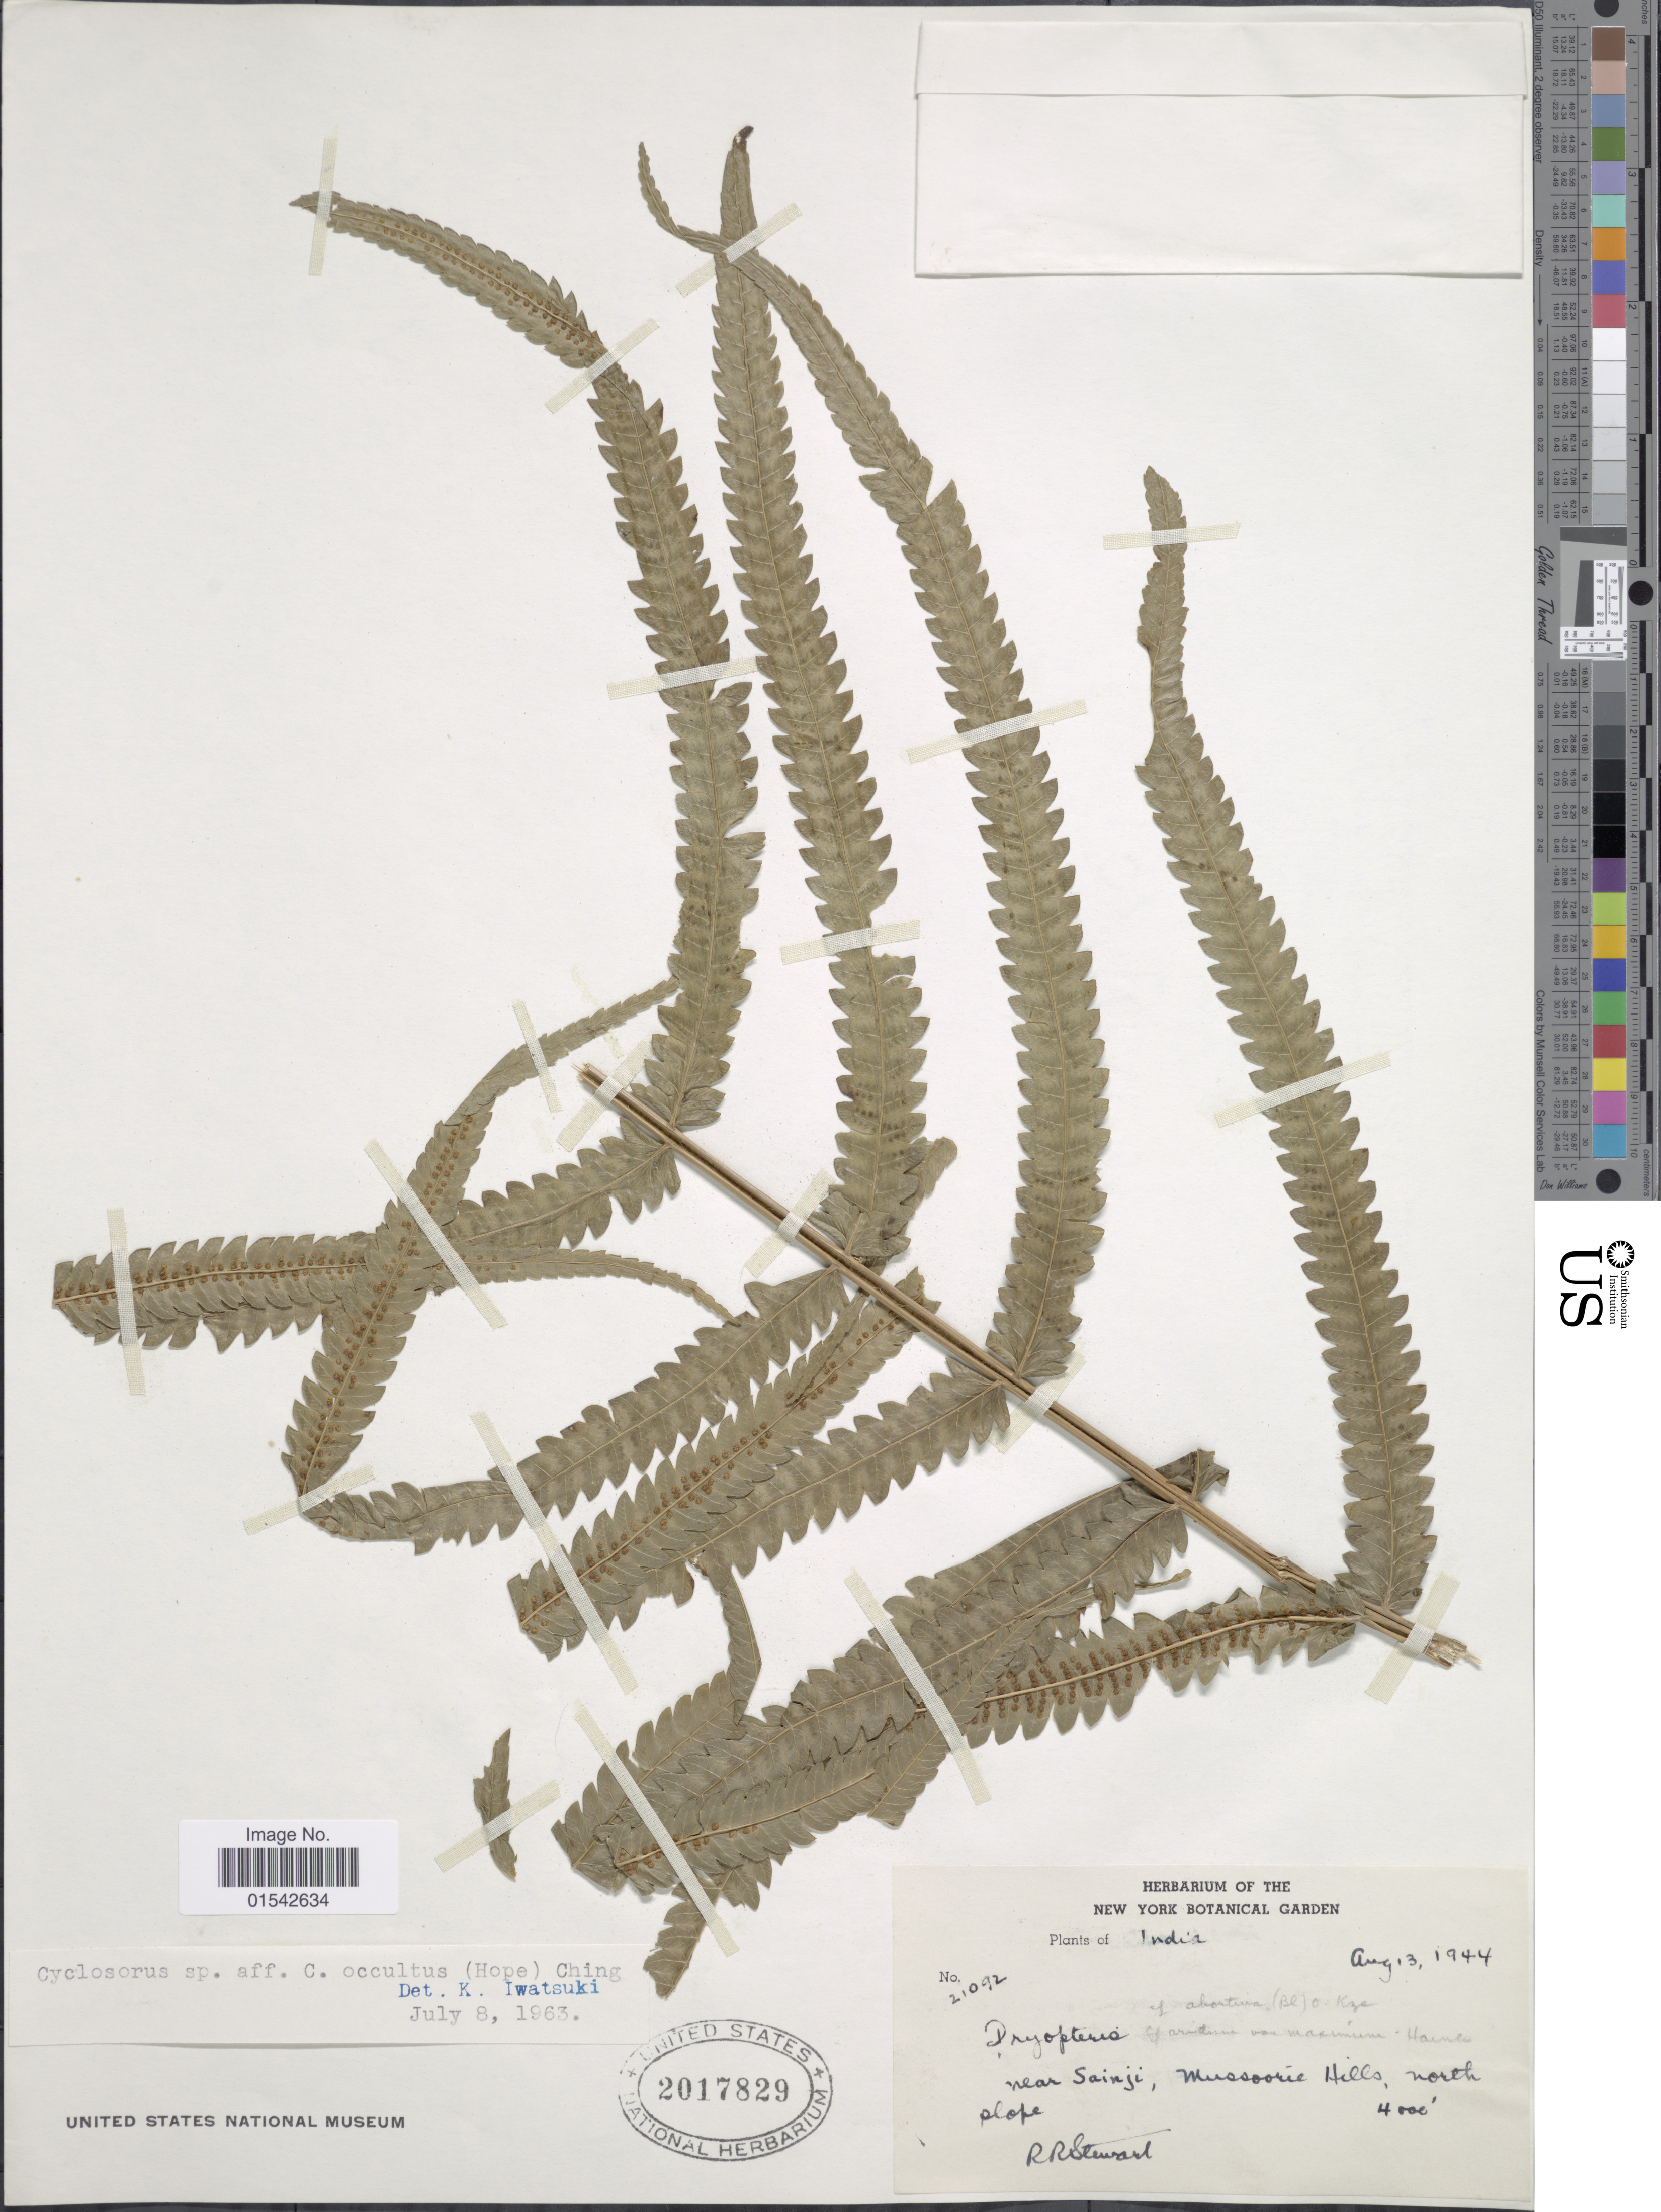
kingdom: Plantae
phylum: Tracheophyta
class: Polypodiopsida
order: Polypodiales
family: Thelypteridaceae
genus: Cyclosorus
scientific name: Cyclosorus occultus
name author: (C. Hope) Ching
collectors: R. R. Stewart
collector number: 21092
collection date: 1944-08-13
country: India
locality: Near Sainji, Mussoorie Hills, north slope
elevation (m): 1219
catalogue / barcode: US 2017829